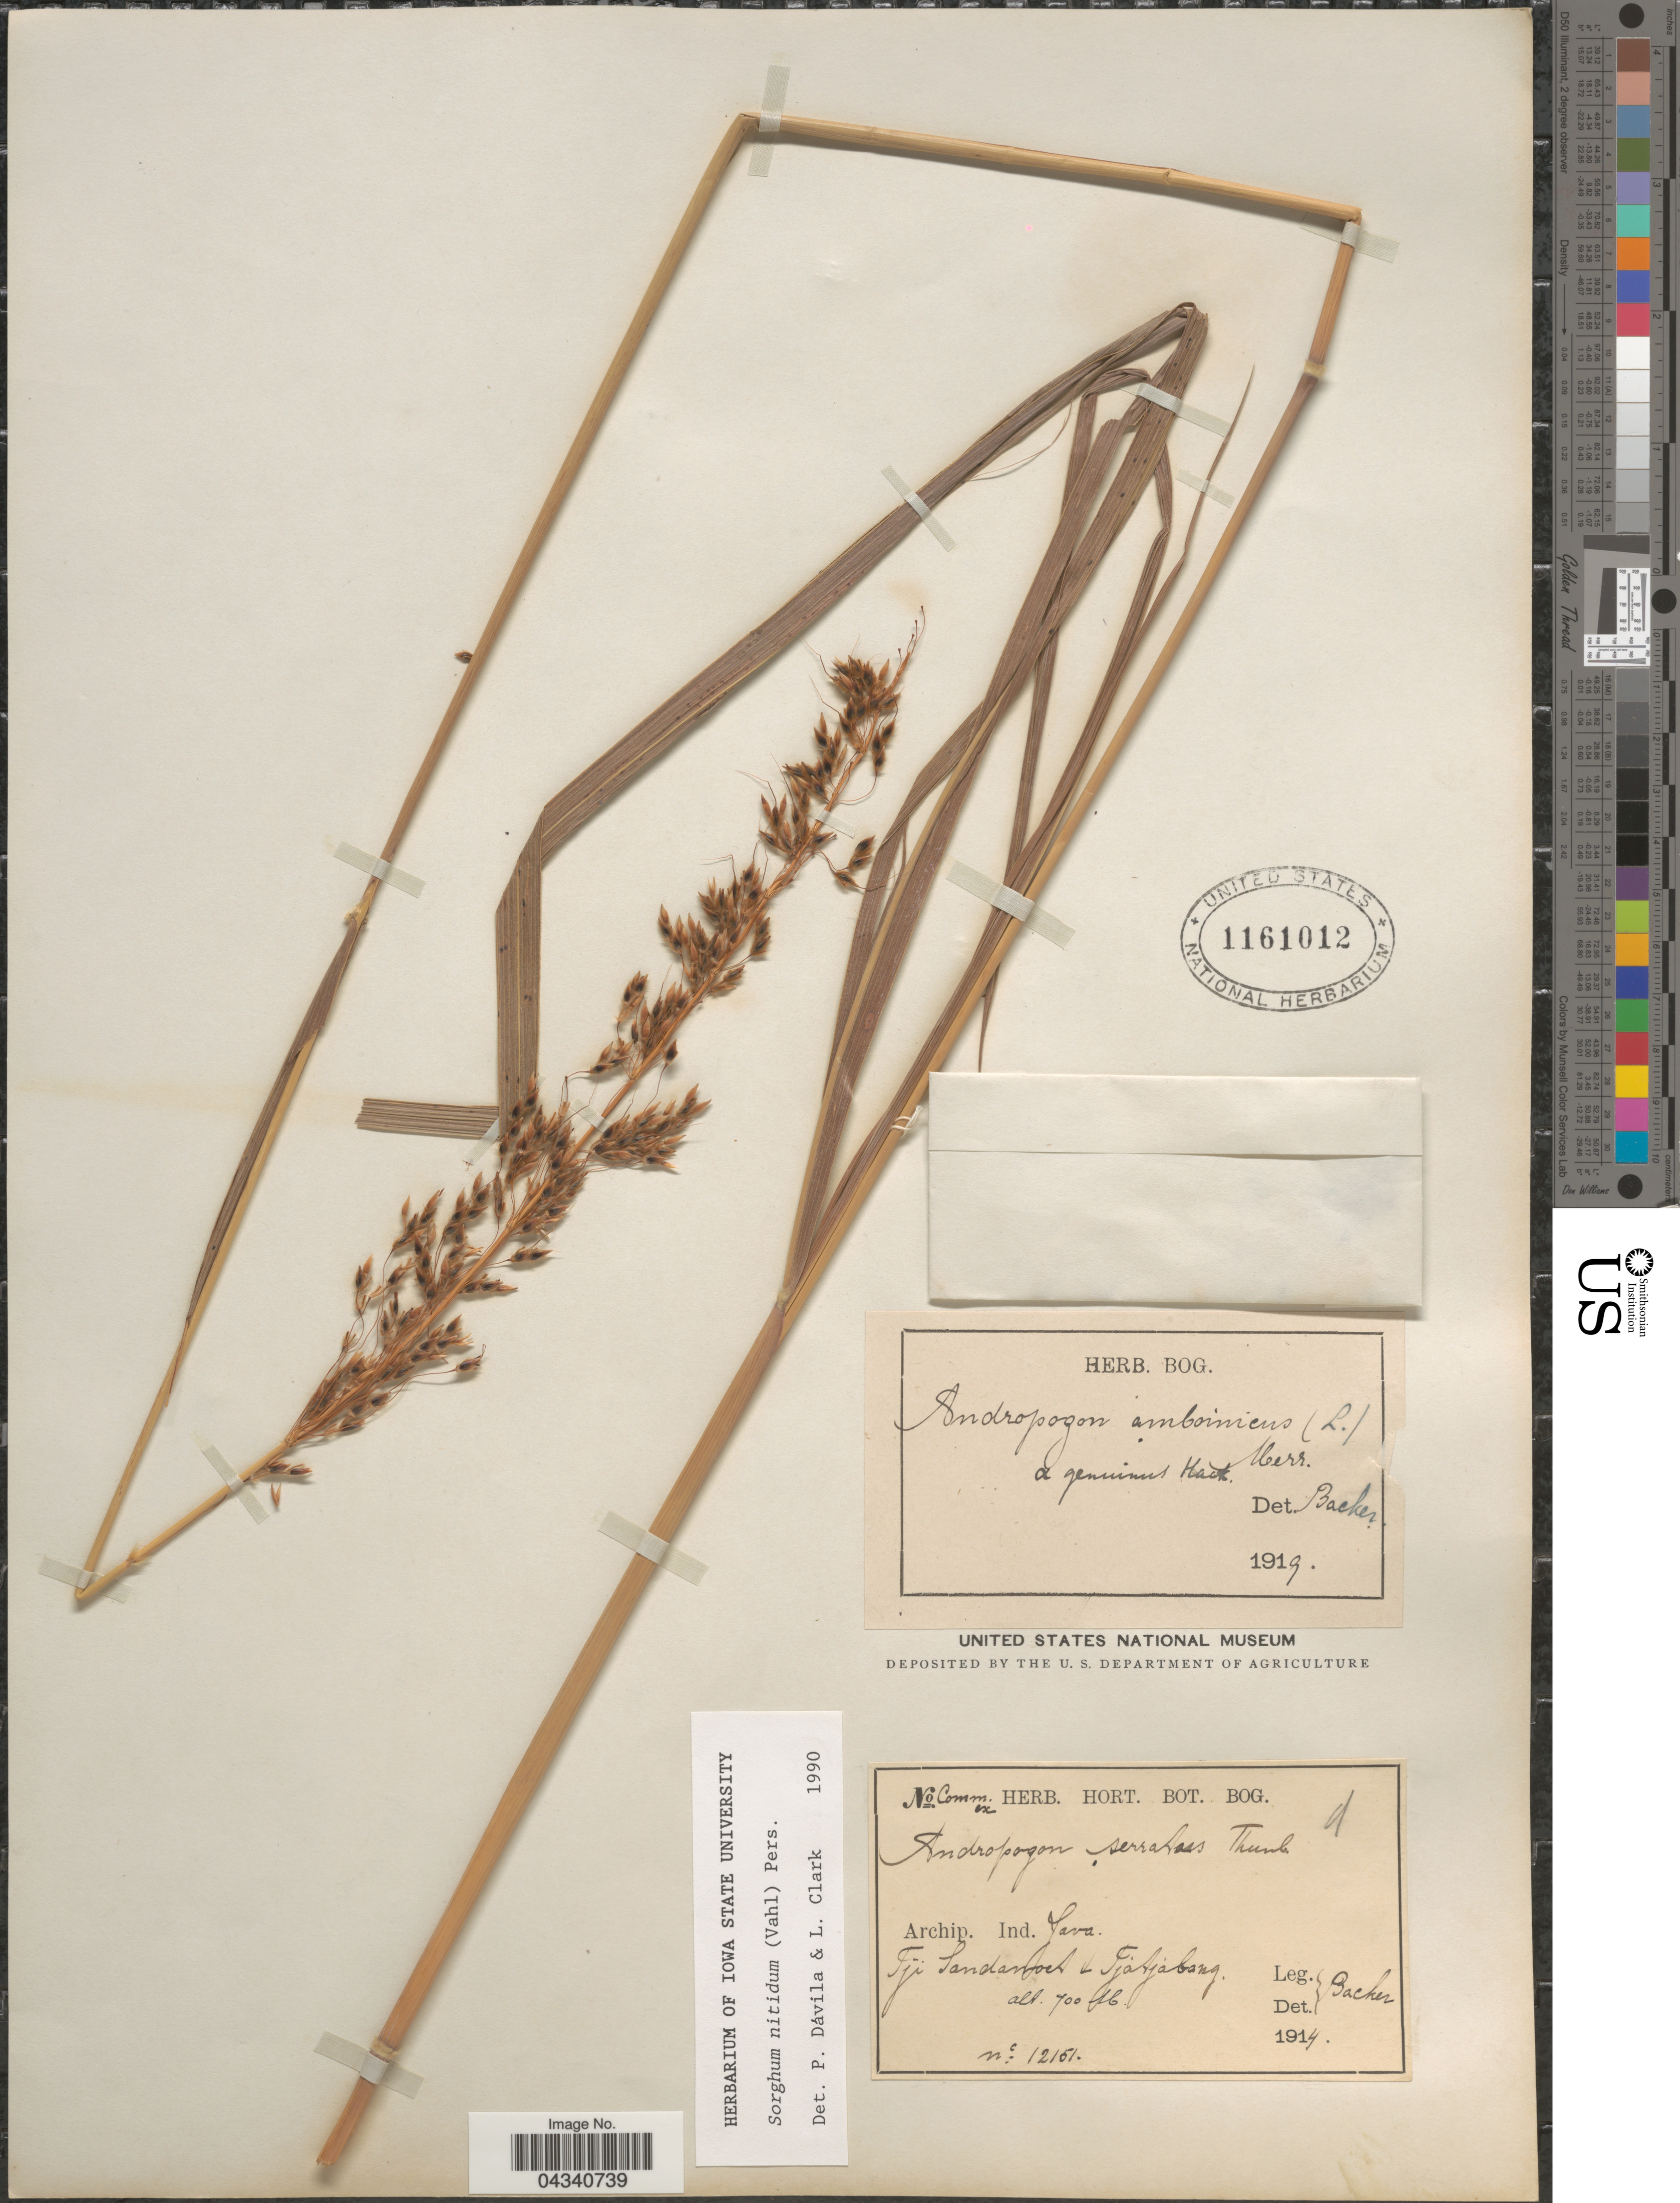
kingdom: Plantae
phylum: Tracheophyta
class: Liliopsida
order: Poales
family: Poaceae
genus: Sorghum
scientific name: Sorghum nitidum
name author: (Vahl) Pers.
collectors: Backer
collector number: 12151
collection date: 1914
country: Indonesia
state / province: Java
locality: Archip. Ind. Java. Tji Sandamoet [interpreted] & Tjatjabang.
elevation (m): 700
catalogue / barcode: US 1161012